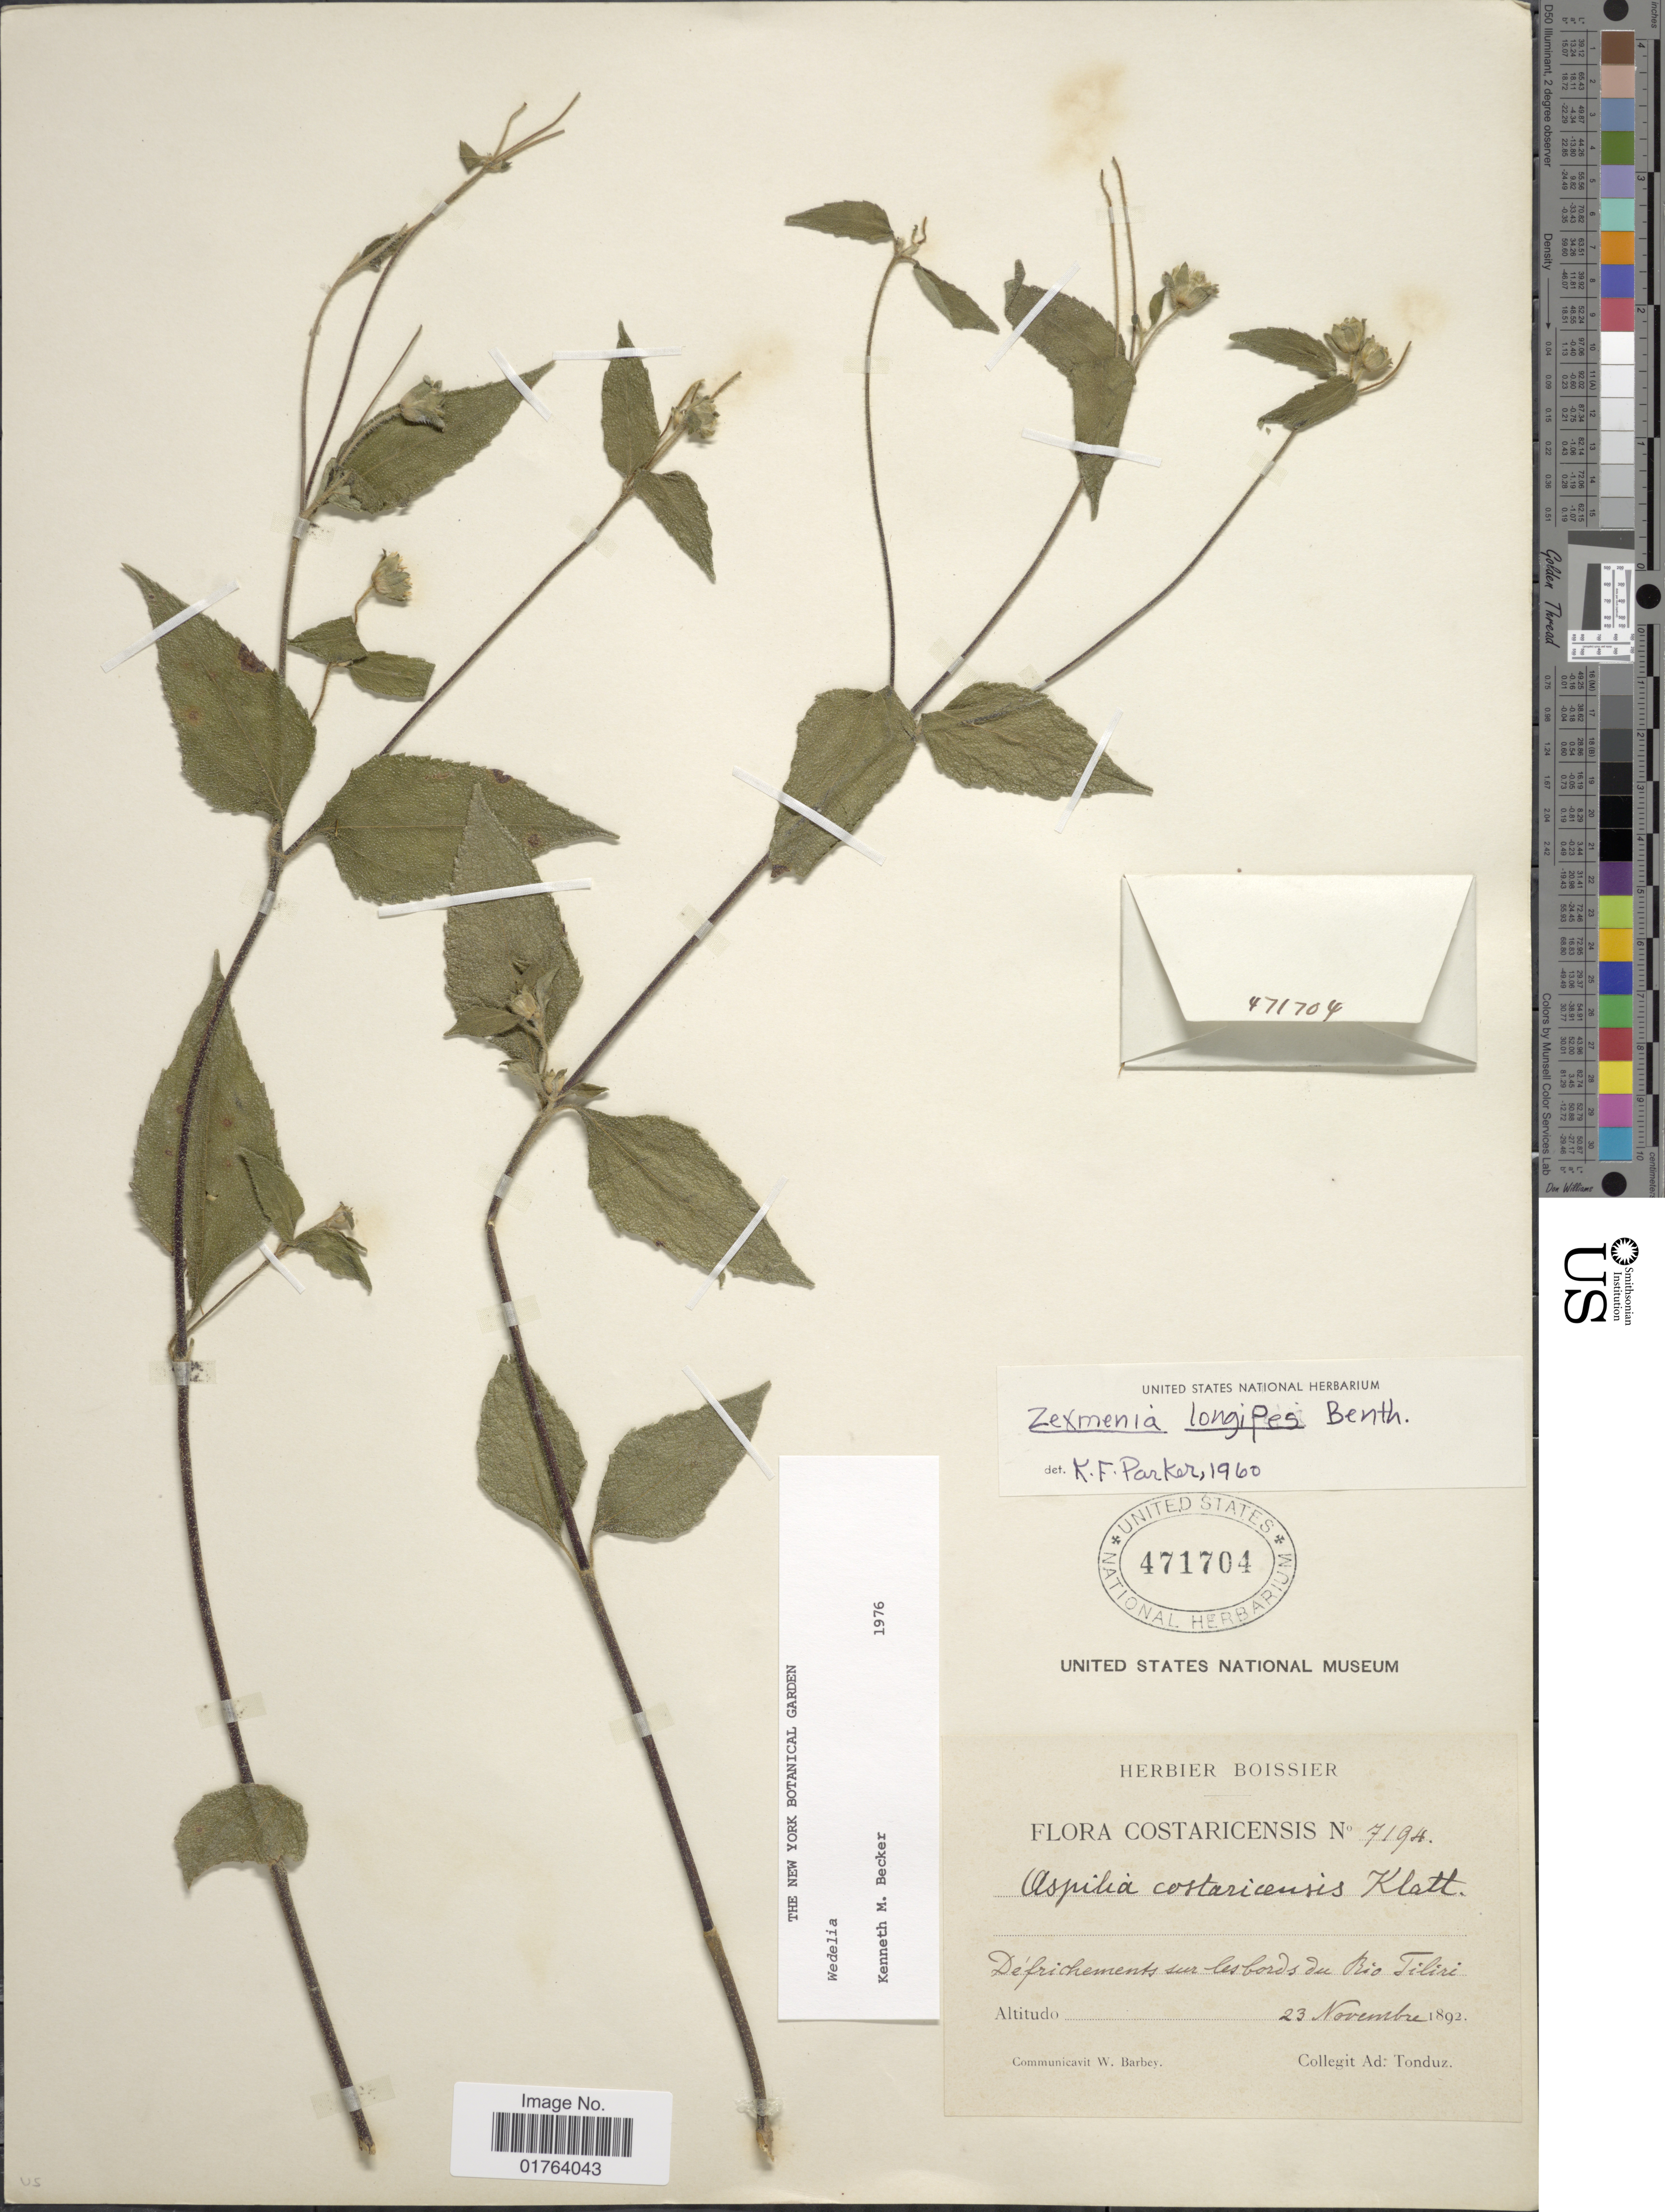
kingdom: Plantae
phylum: Tracheophyta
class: Magnoliopsida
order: Asterales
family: Asteraceae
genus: Wedelia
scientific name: Wedelia longipes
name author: Urb.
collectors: A. Tonduz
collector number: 7194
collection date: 1892-11-23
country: Costa Rica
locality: Défrichements sur les bordes de Rio Tiliri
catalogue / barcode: US 471704